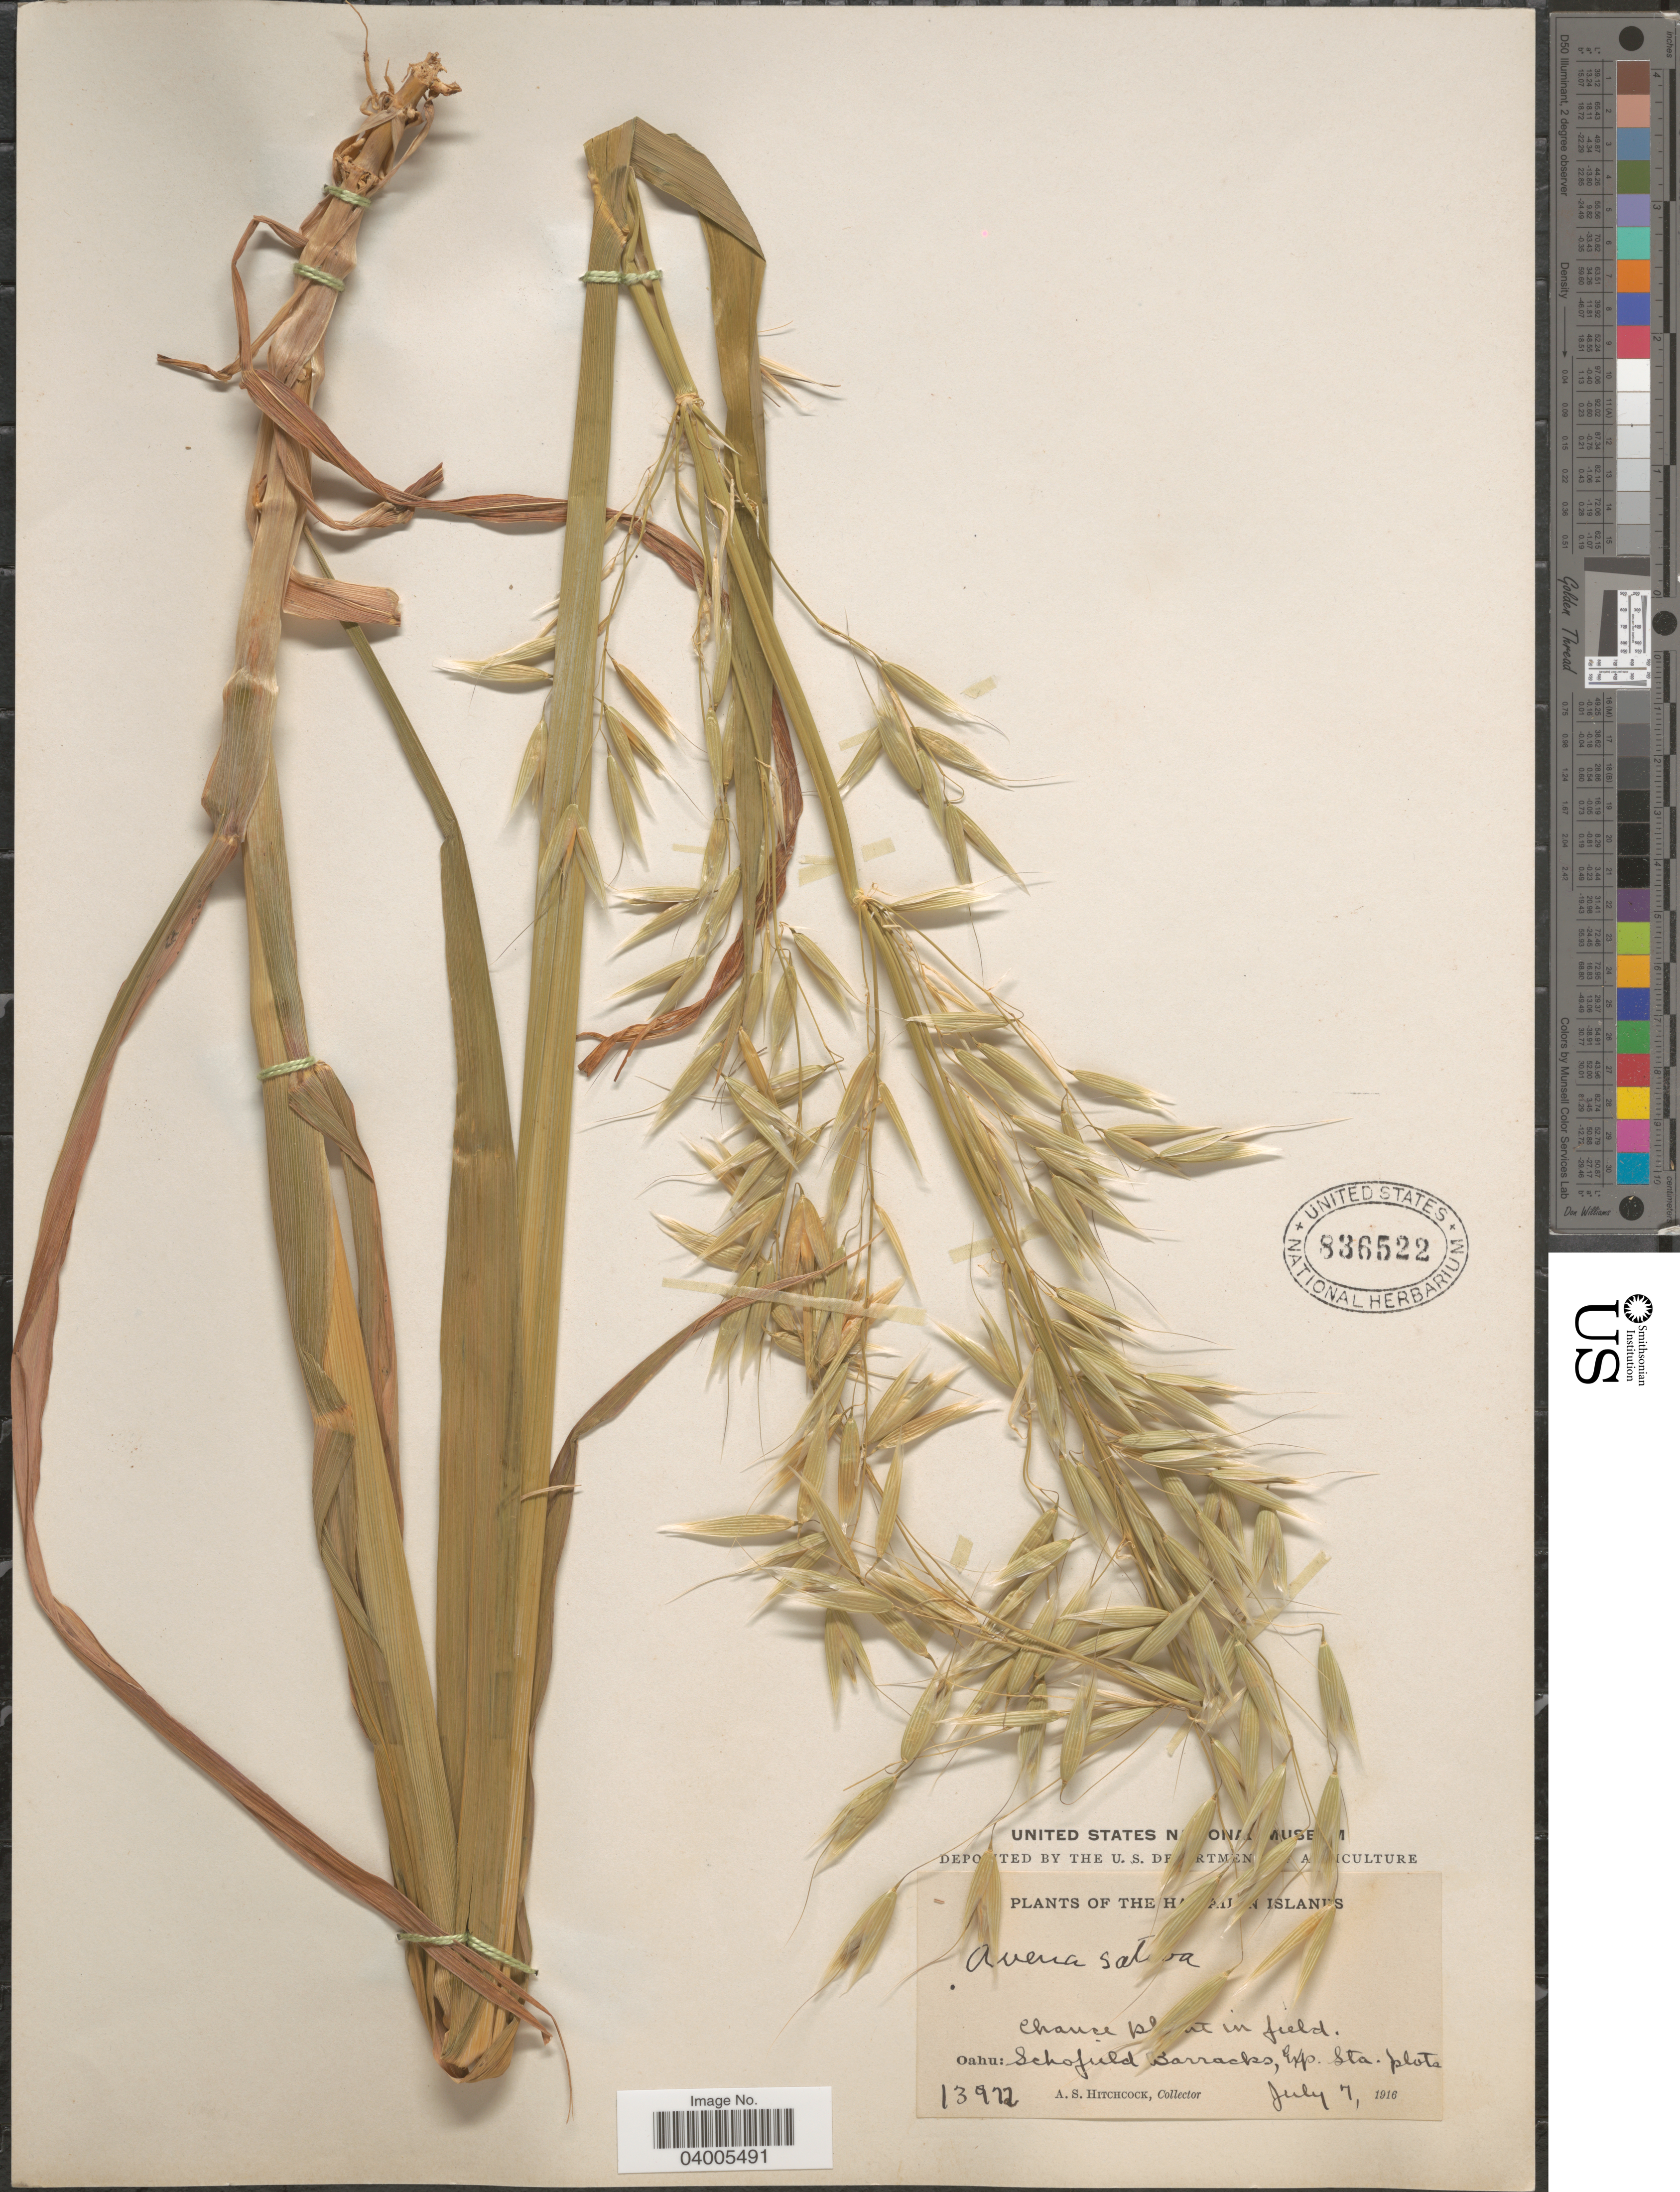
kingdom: Plantae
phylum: Tracheophyta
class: Liliopsida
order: Poales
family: Poaceae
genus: Avena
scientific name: Avena sativa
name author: L.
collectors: A. S. Hitchcock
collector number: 13972*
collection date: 1916-07-07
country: United States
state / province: Hawaii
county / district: Honolulu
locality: Oahu: Schofield Barracks, Exp. Sta. plots.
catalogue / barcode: US 836522